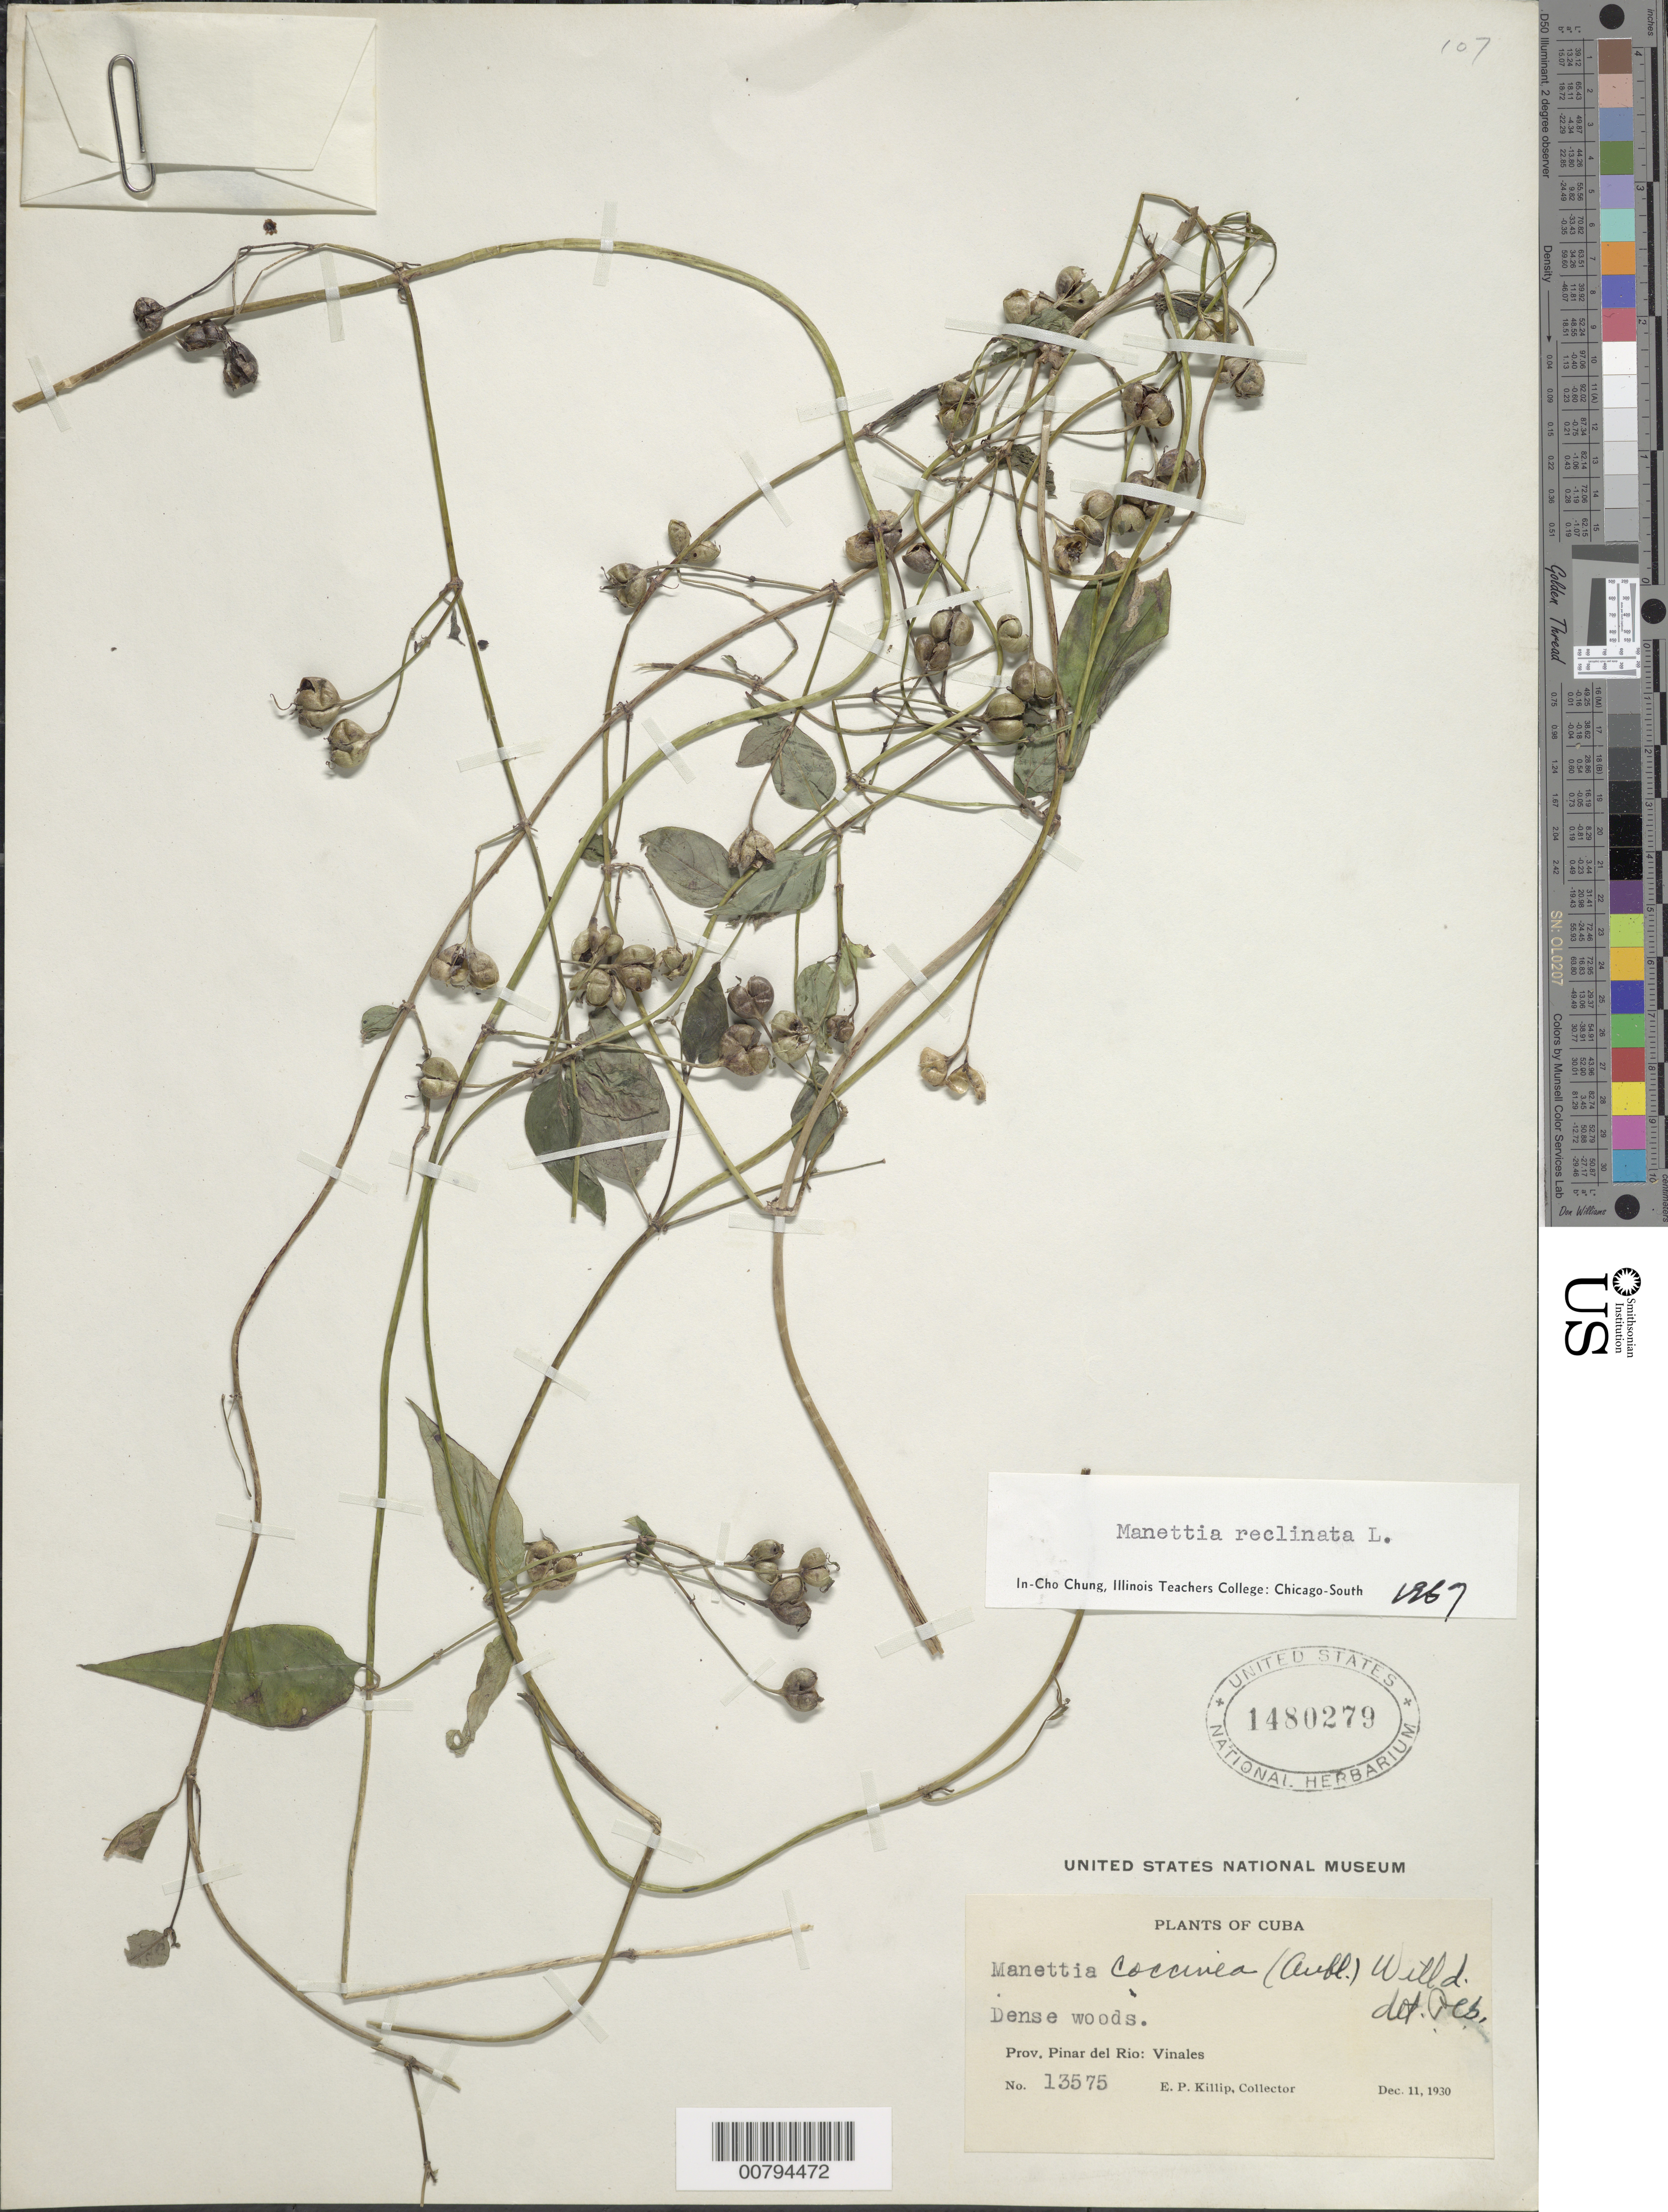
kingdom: Plantae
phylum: Tracheophyta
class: Magnoliopsida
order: Gentianales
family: Rubiaceae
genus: Manettia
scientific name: Manettia reclinata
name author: L.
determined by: Chung, In Cho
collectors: E. P. Killip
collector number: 13575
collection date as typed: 11 Dec 1930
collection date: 1930-12-11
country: Cuba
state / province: Pinar del Río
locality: Vinales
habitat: Dense woods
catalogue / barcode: US 1480279